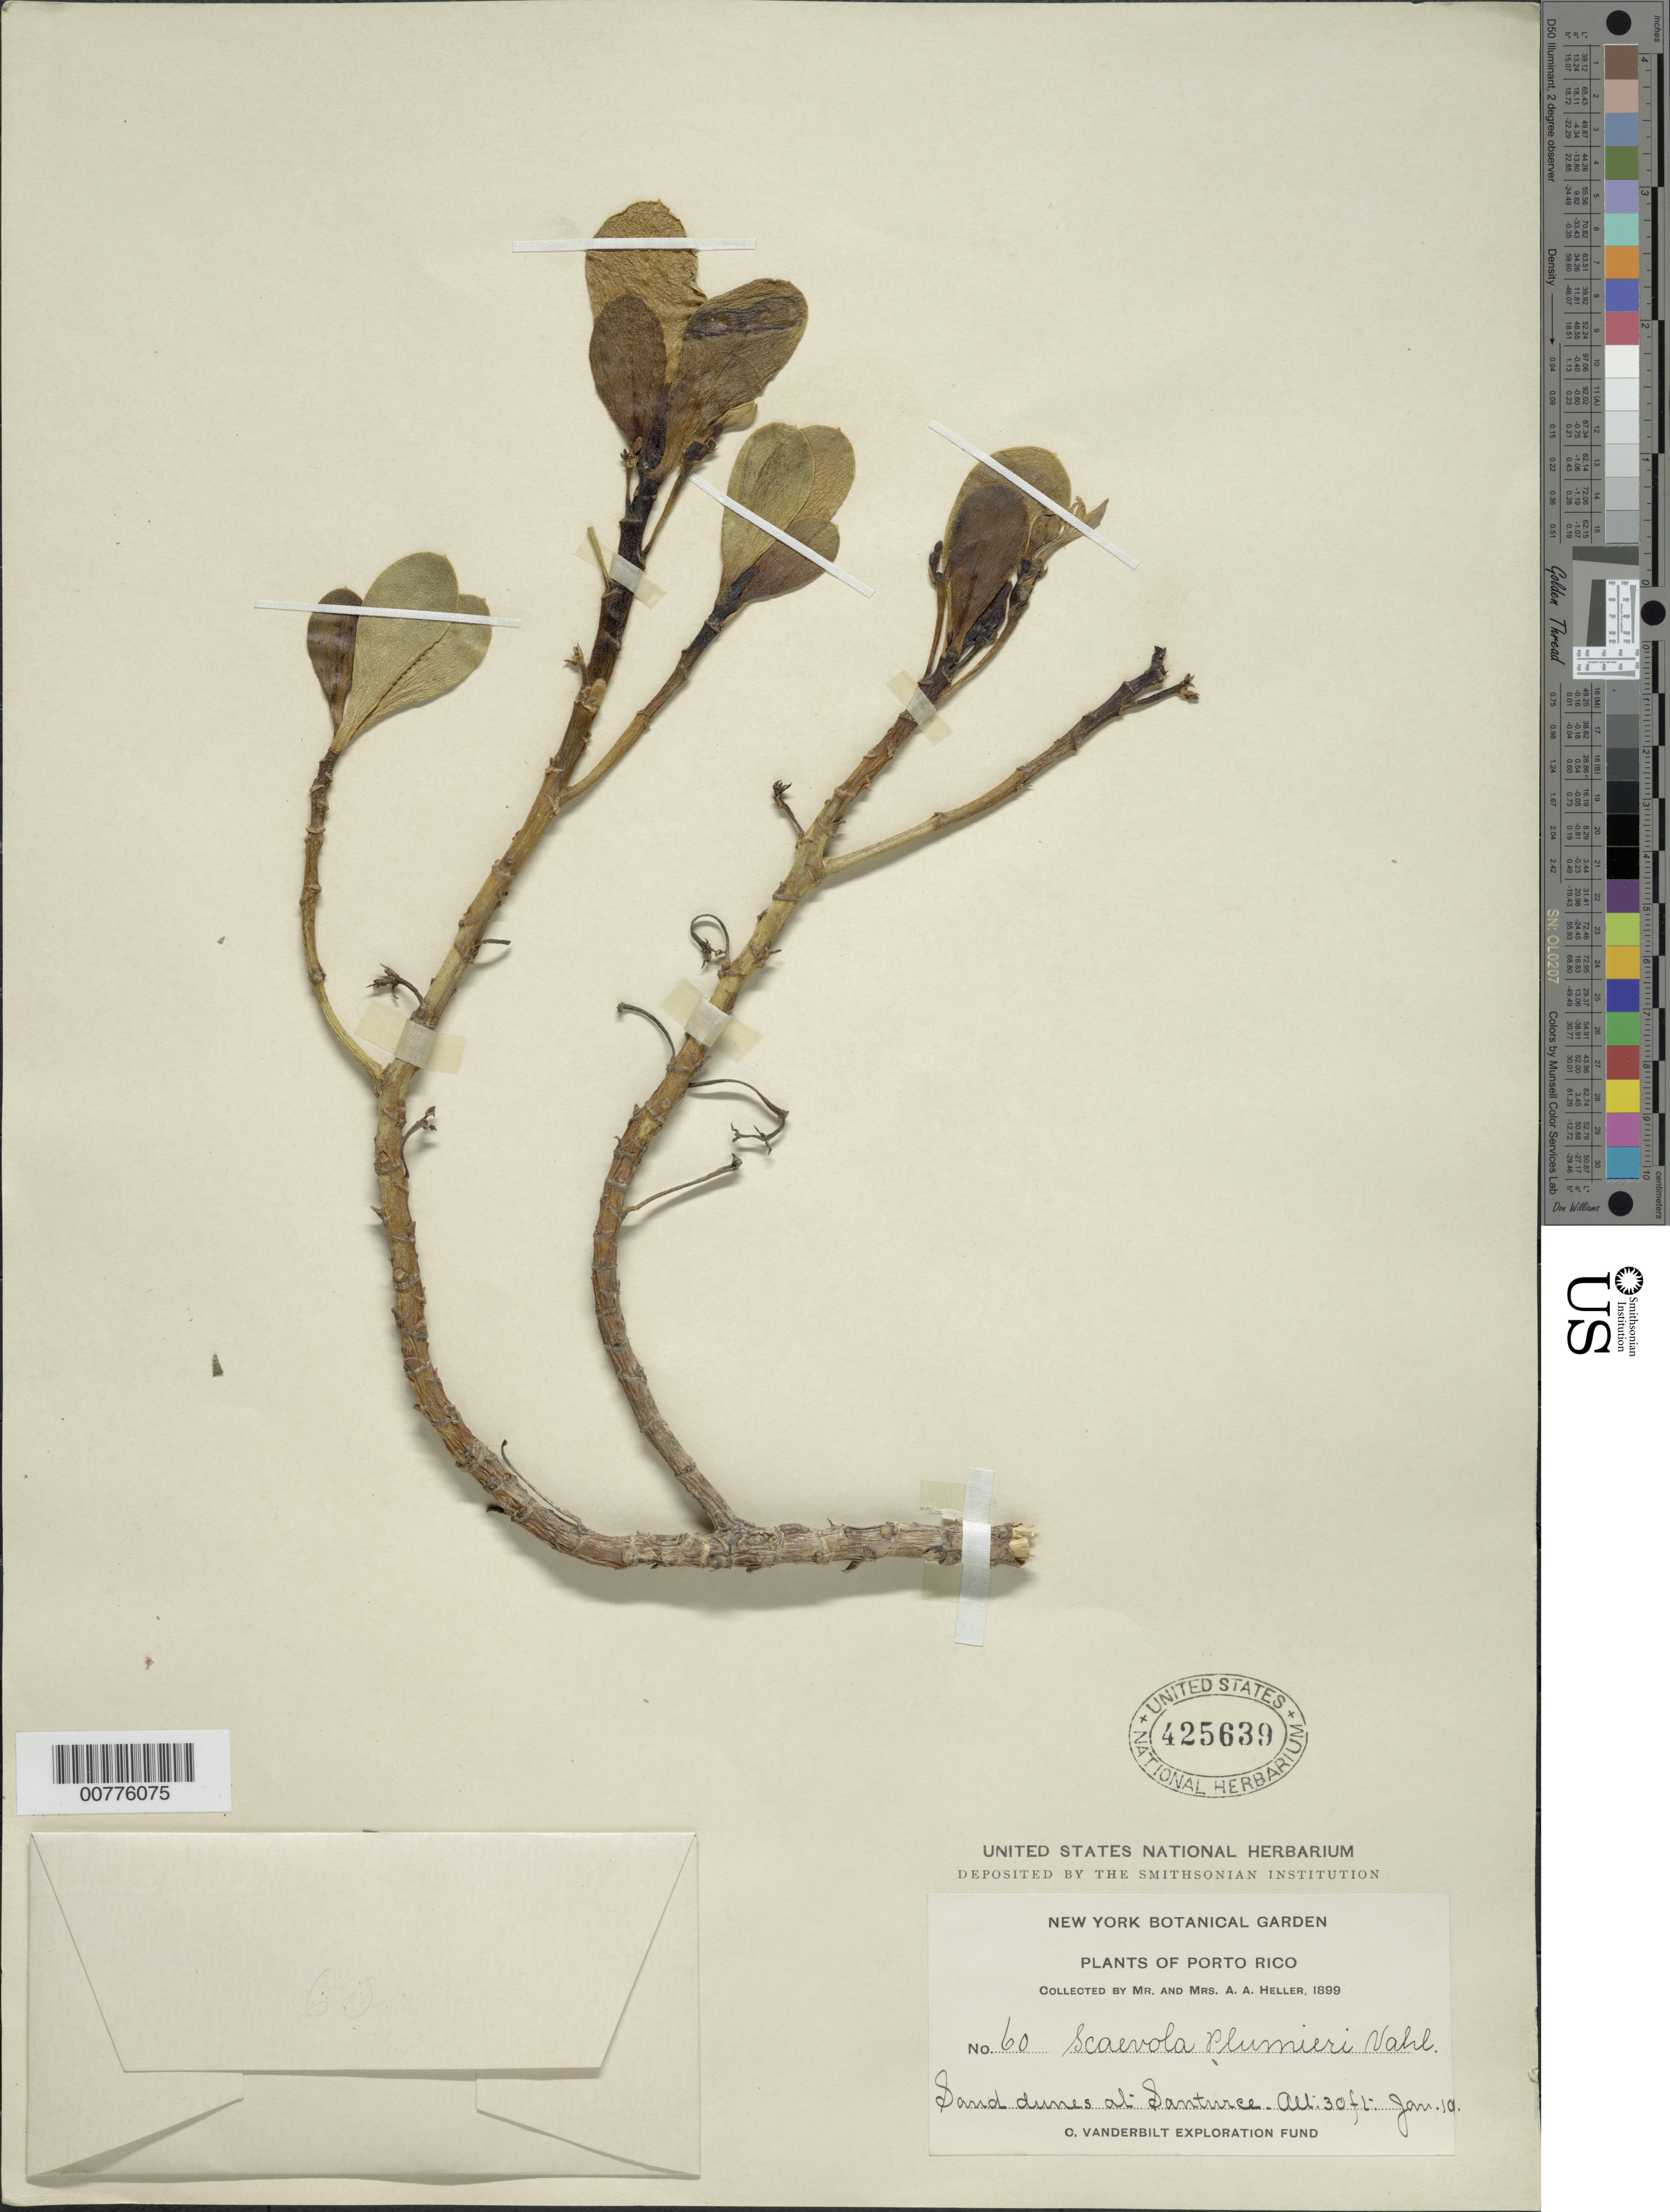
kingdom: Plantae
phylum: Tracheophyta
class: Magnoliopsida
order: Asterales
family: Goodeniaceae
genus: Scaevola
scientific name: Scaevola plumieri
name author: (L.) Vahl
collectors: A. A. Heller & E. G. Heller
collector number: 60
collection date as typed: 10 Jan 1899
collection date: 1899-01-10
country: Puerto Rico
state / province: San Juan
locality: Sand dunes at Santurce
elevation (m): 9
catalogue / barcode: US 425639